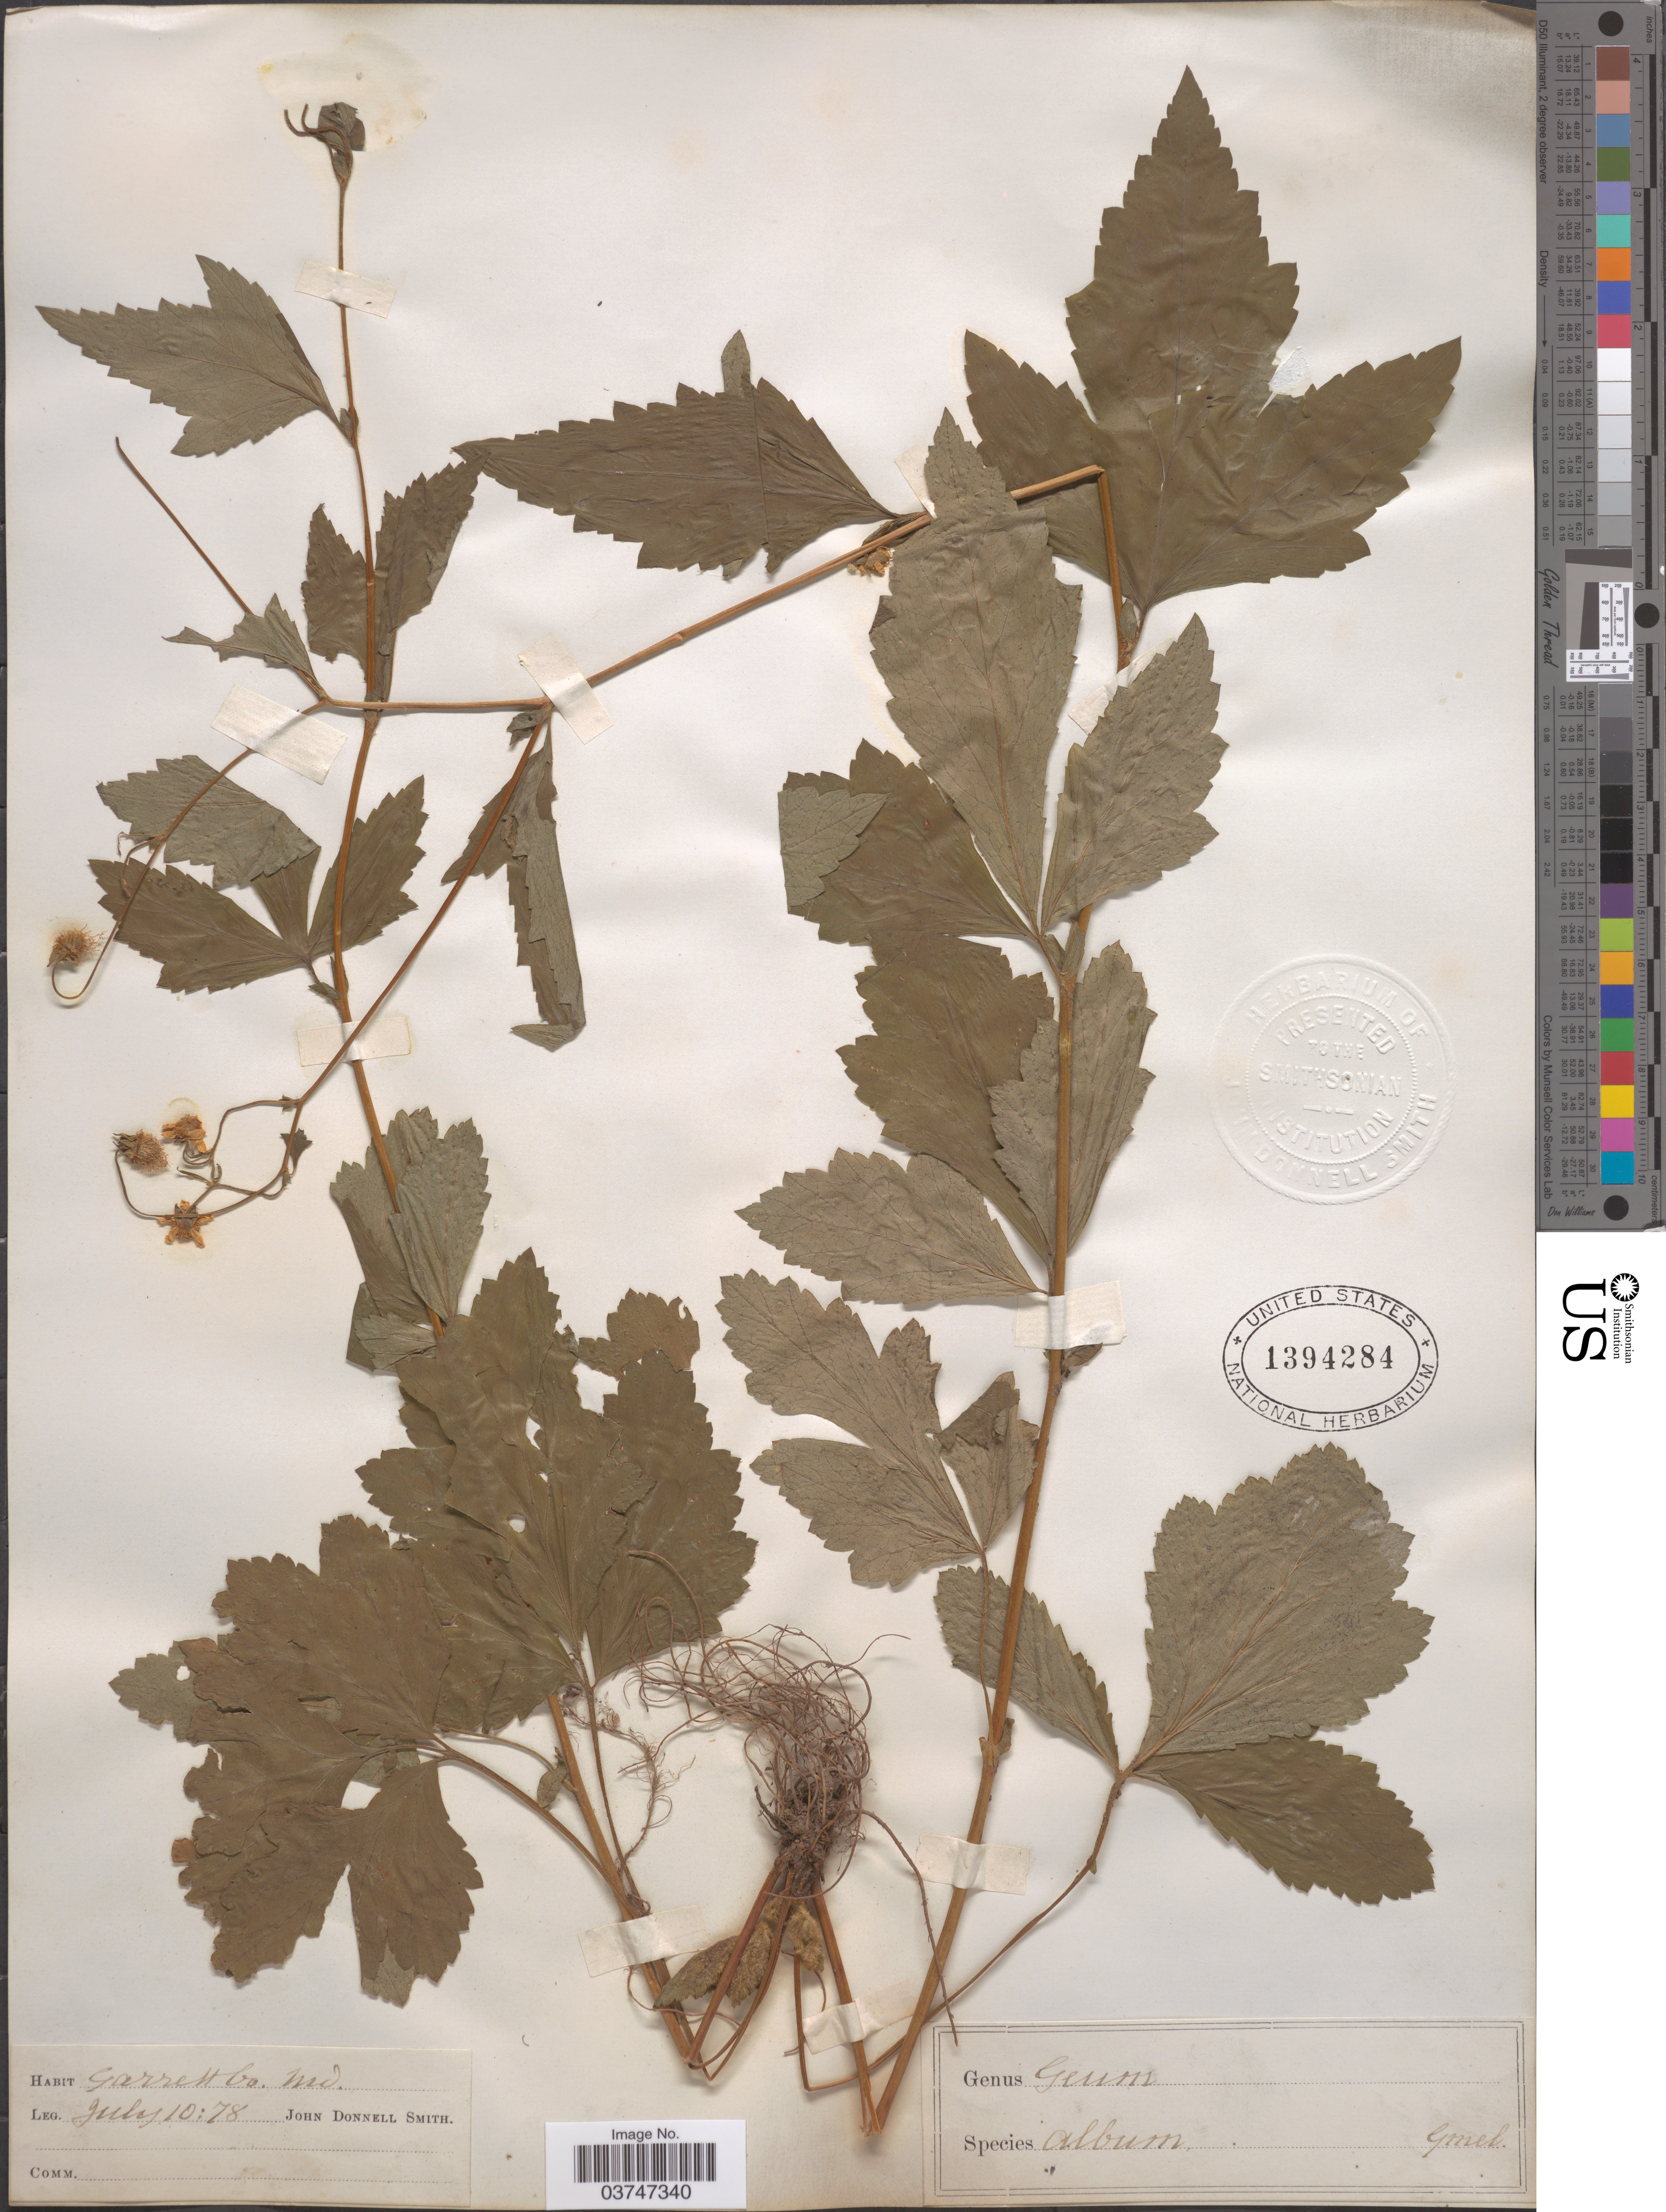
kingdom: Plantae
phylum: Tracheophyta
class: Magnoliopsida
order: Rosales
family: Rosaceae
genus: Geum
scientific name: Geum canadense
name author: Jacq.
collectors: J. Donnell Smith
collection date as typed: Transcribed d/m/y: 10/7/78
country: United States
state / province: Maryland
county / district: Garrett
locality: Garrett Co.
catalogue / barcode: US 1394284